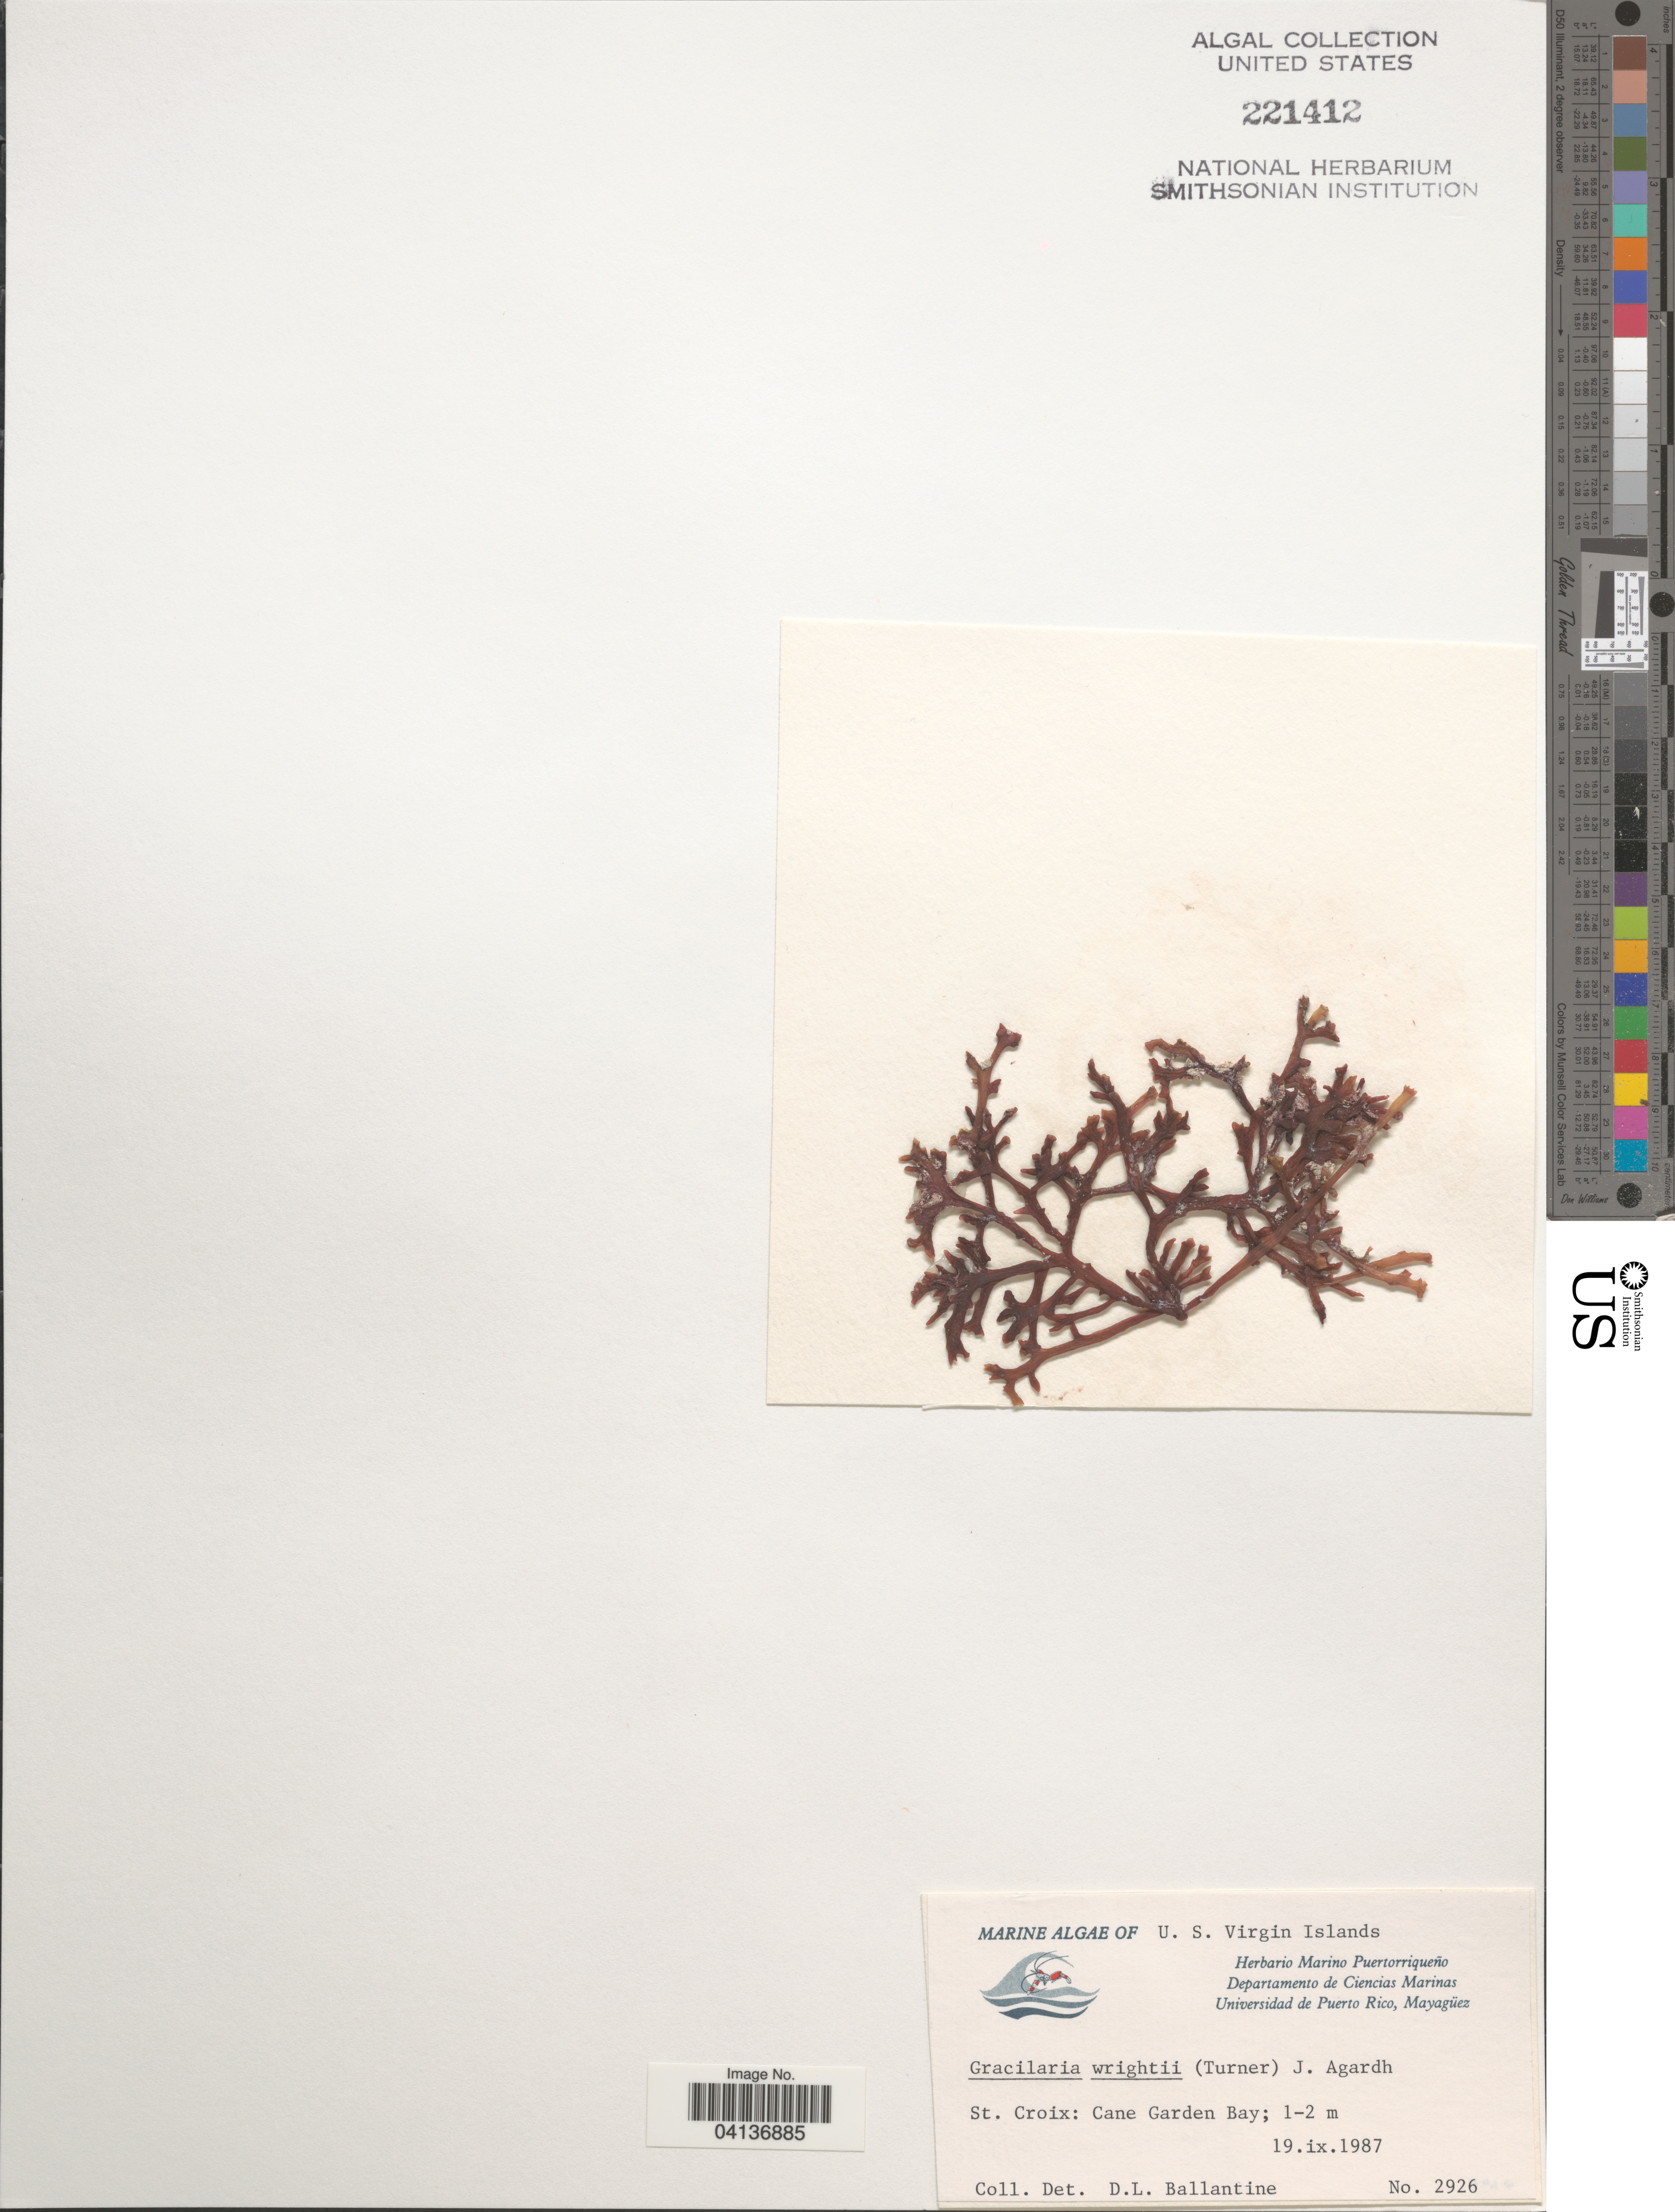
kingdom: Plantae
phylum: Rhodophyta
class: Florideophyceae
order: Gracilariales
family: Gracilariaceae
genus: Gracilaria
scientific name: Gracilaria wrightii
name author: (Turner) J. Agardh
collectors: D.L. Ballantine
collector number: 2926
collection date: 1987-09-19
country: U.S. Virgin Islands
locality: St. Croix: Cane Garden Bay.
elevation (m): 1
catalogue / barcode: US 221412